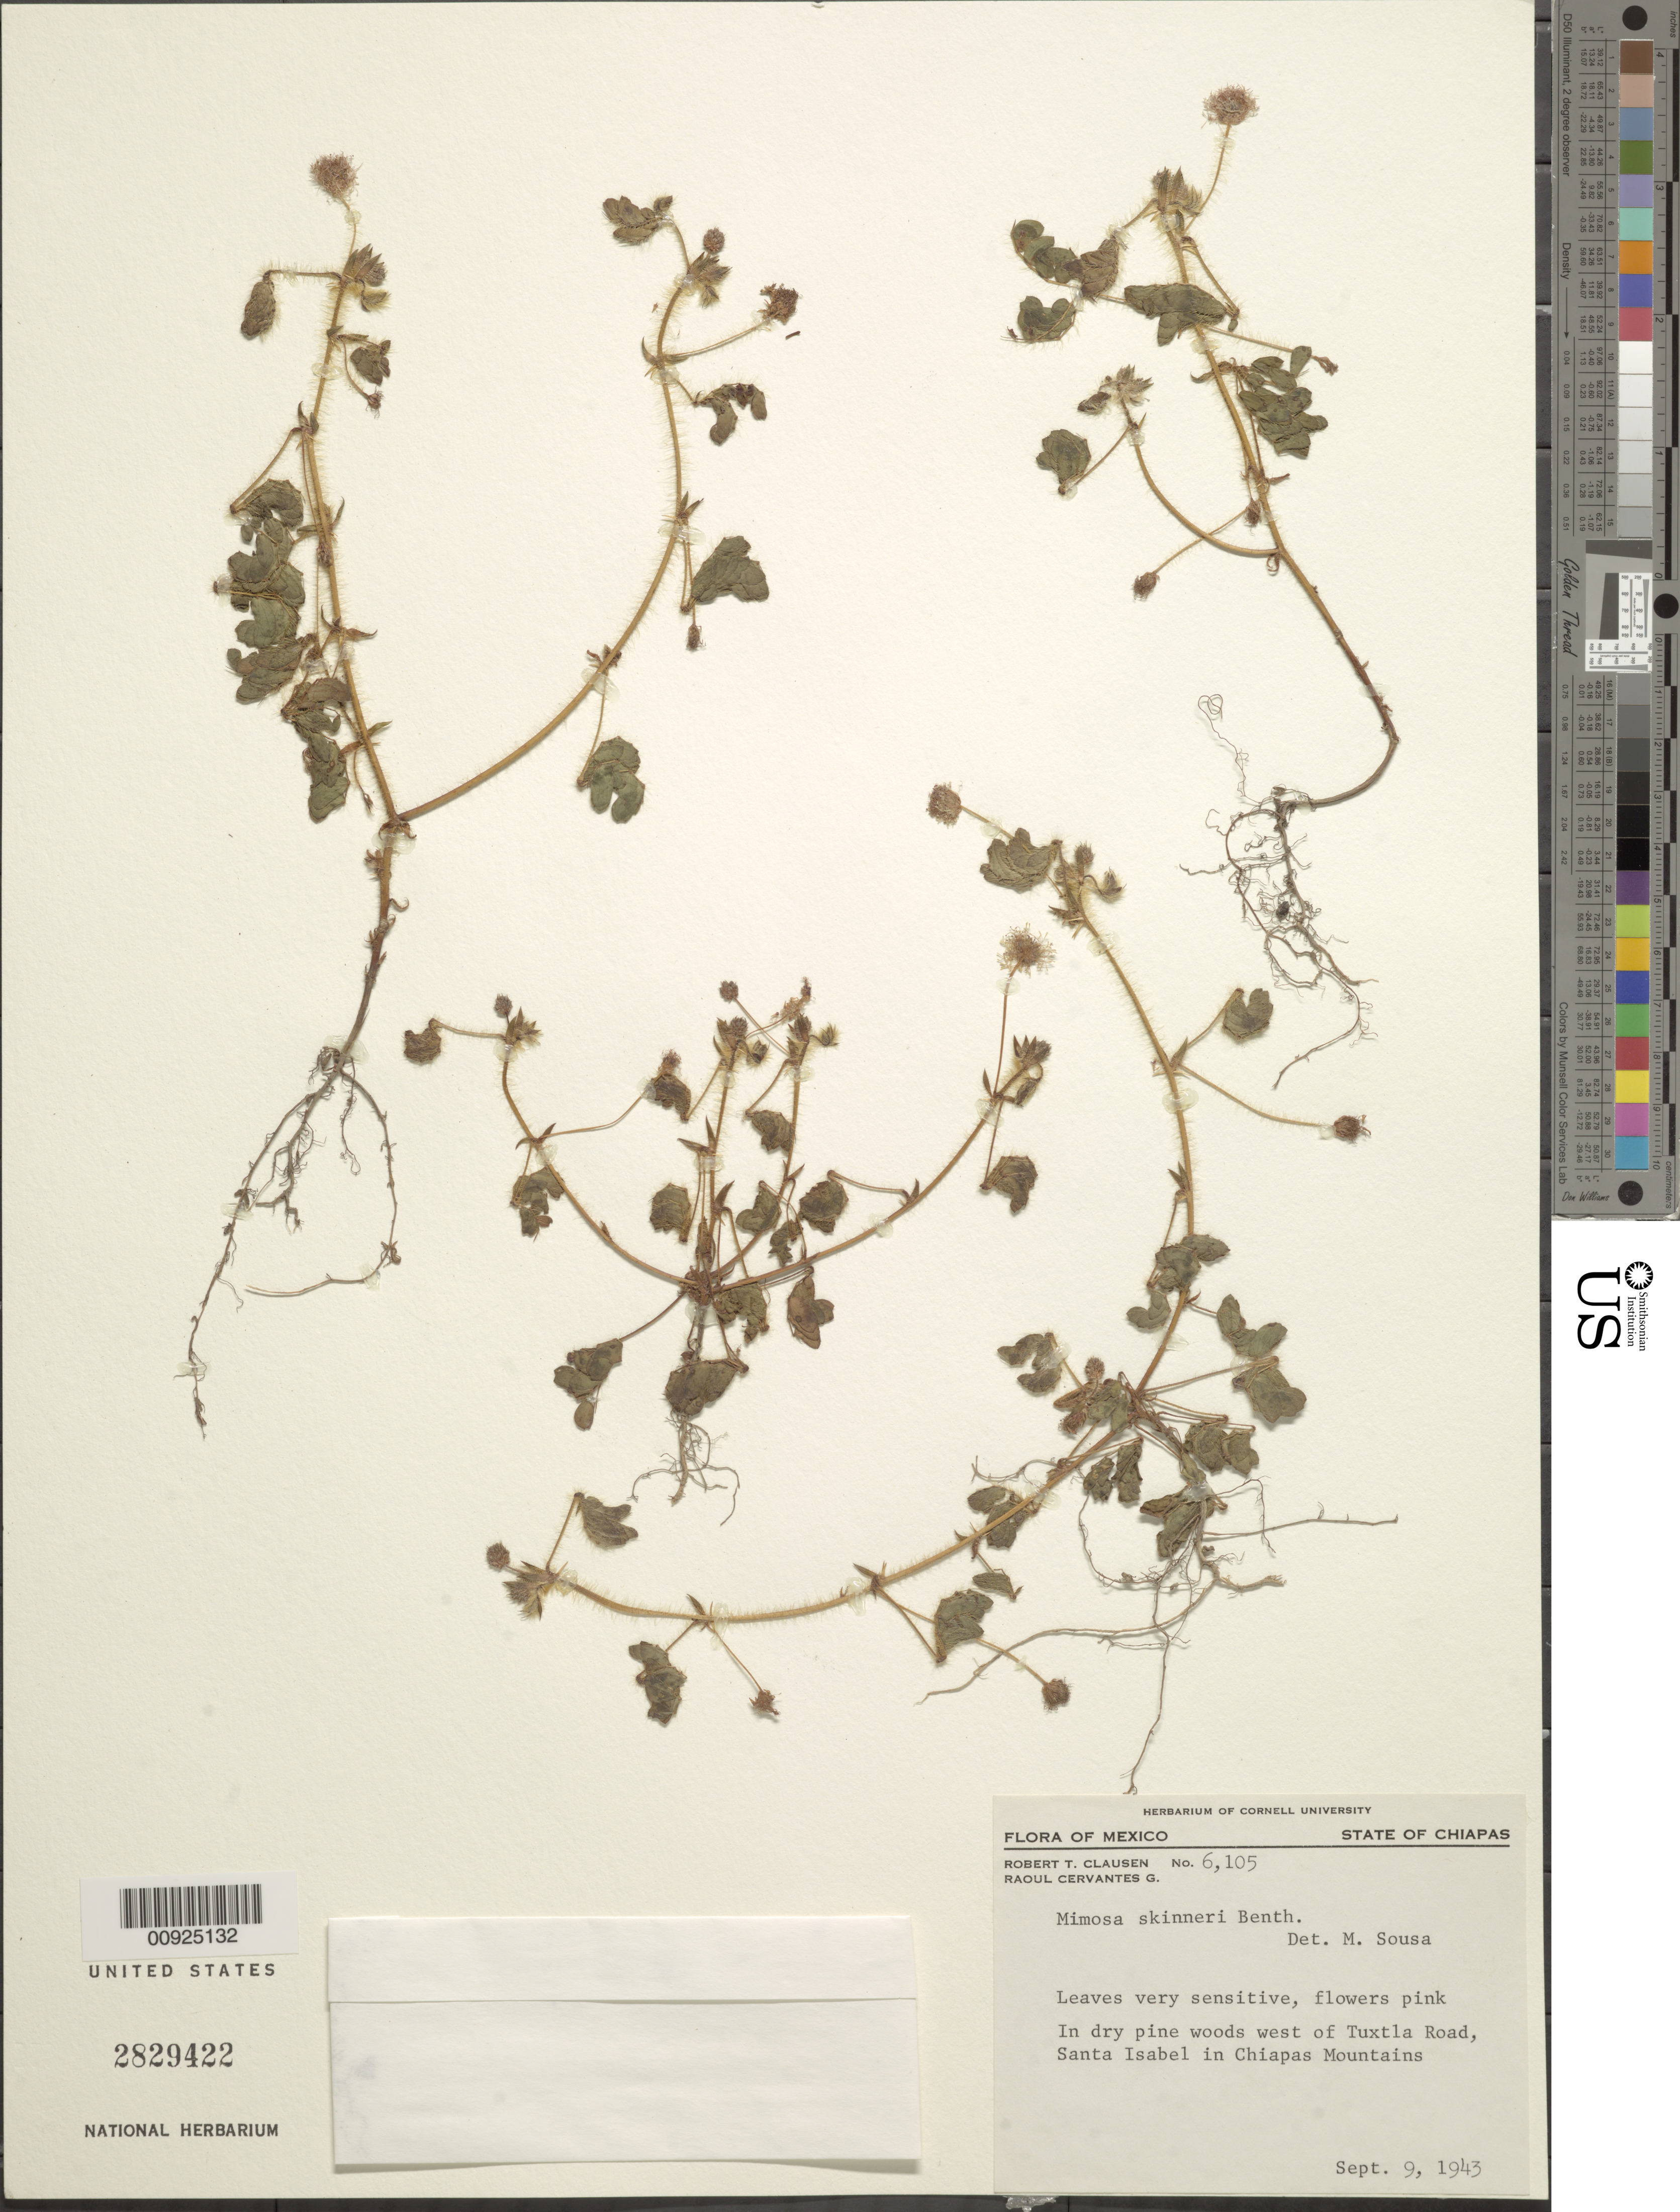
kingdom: Plantae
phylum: Tracheophyta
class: Magnoliopsida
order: Fabales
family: Fabaceae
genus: Mimosa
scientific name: Mimosa skinneri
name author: Benth.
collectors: R. T. Clausen & R. Cervantes G.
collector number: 6,105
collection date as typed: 09 Sep 1943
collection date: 1943-09-09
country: Mexico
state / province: Chiapas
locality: West of Tuxtla Road, Santa Isabel in Chiapas Mountains.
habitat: In dry pine woods.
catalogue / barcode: US 2829422